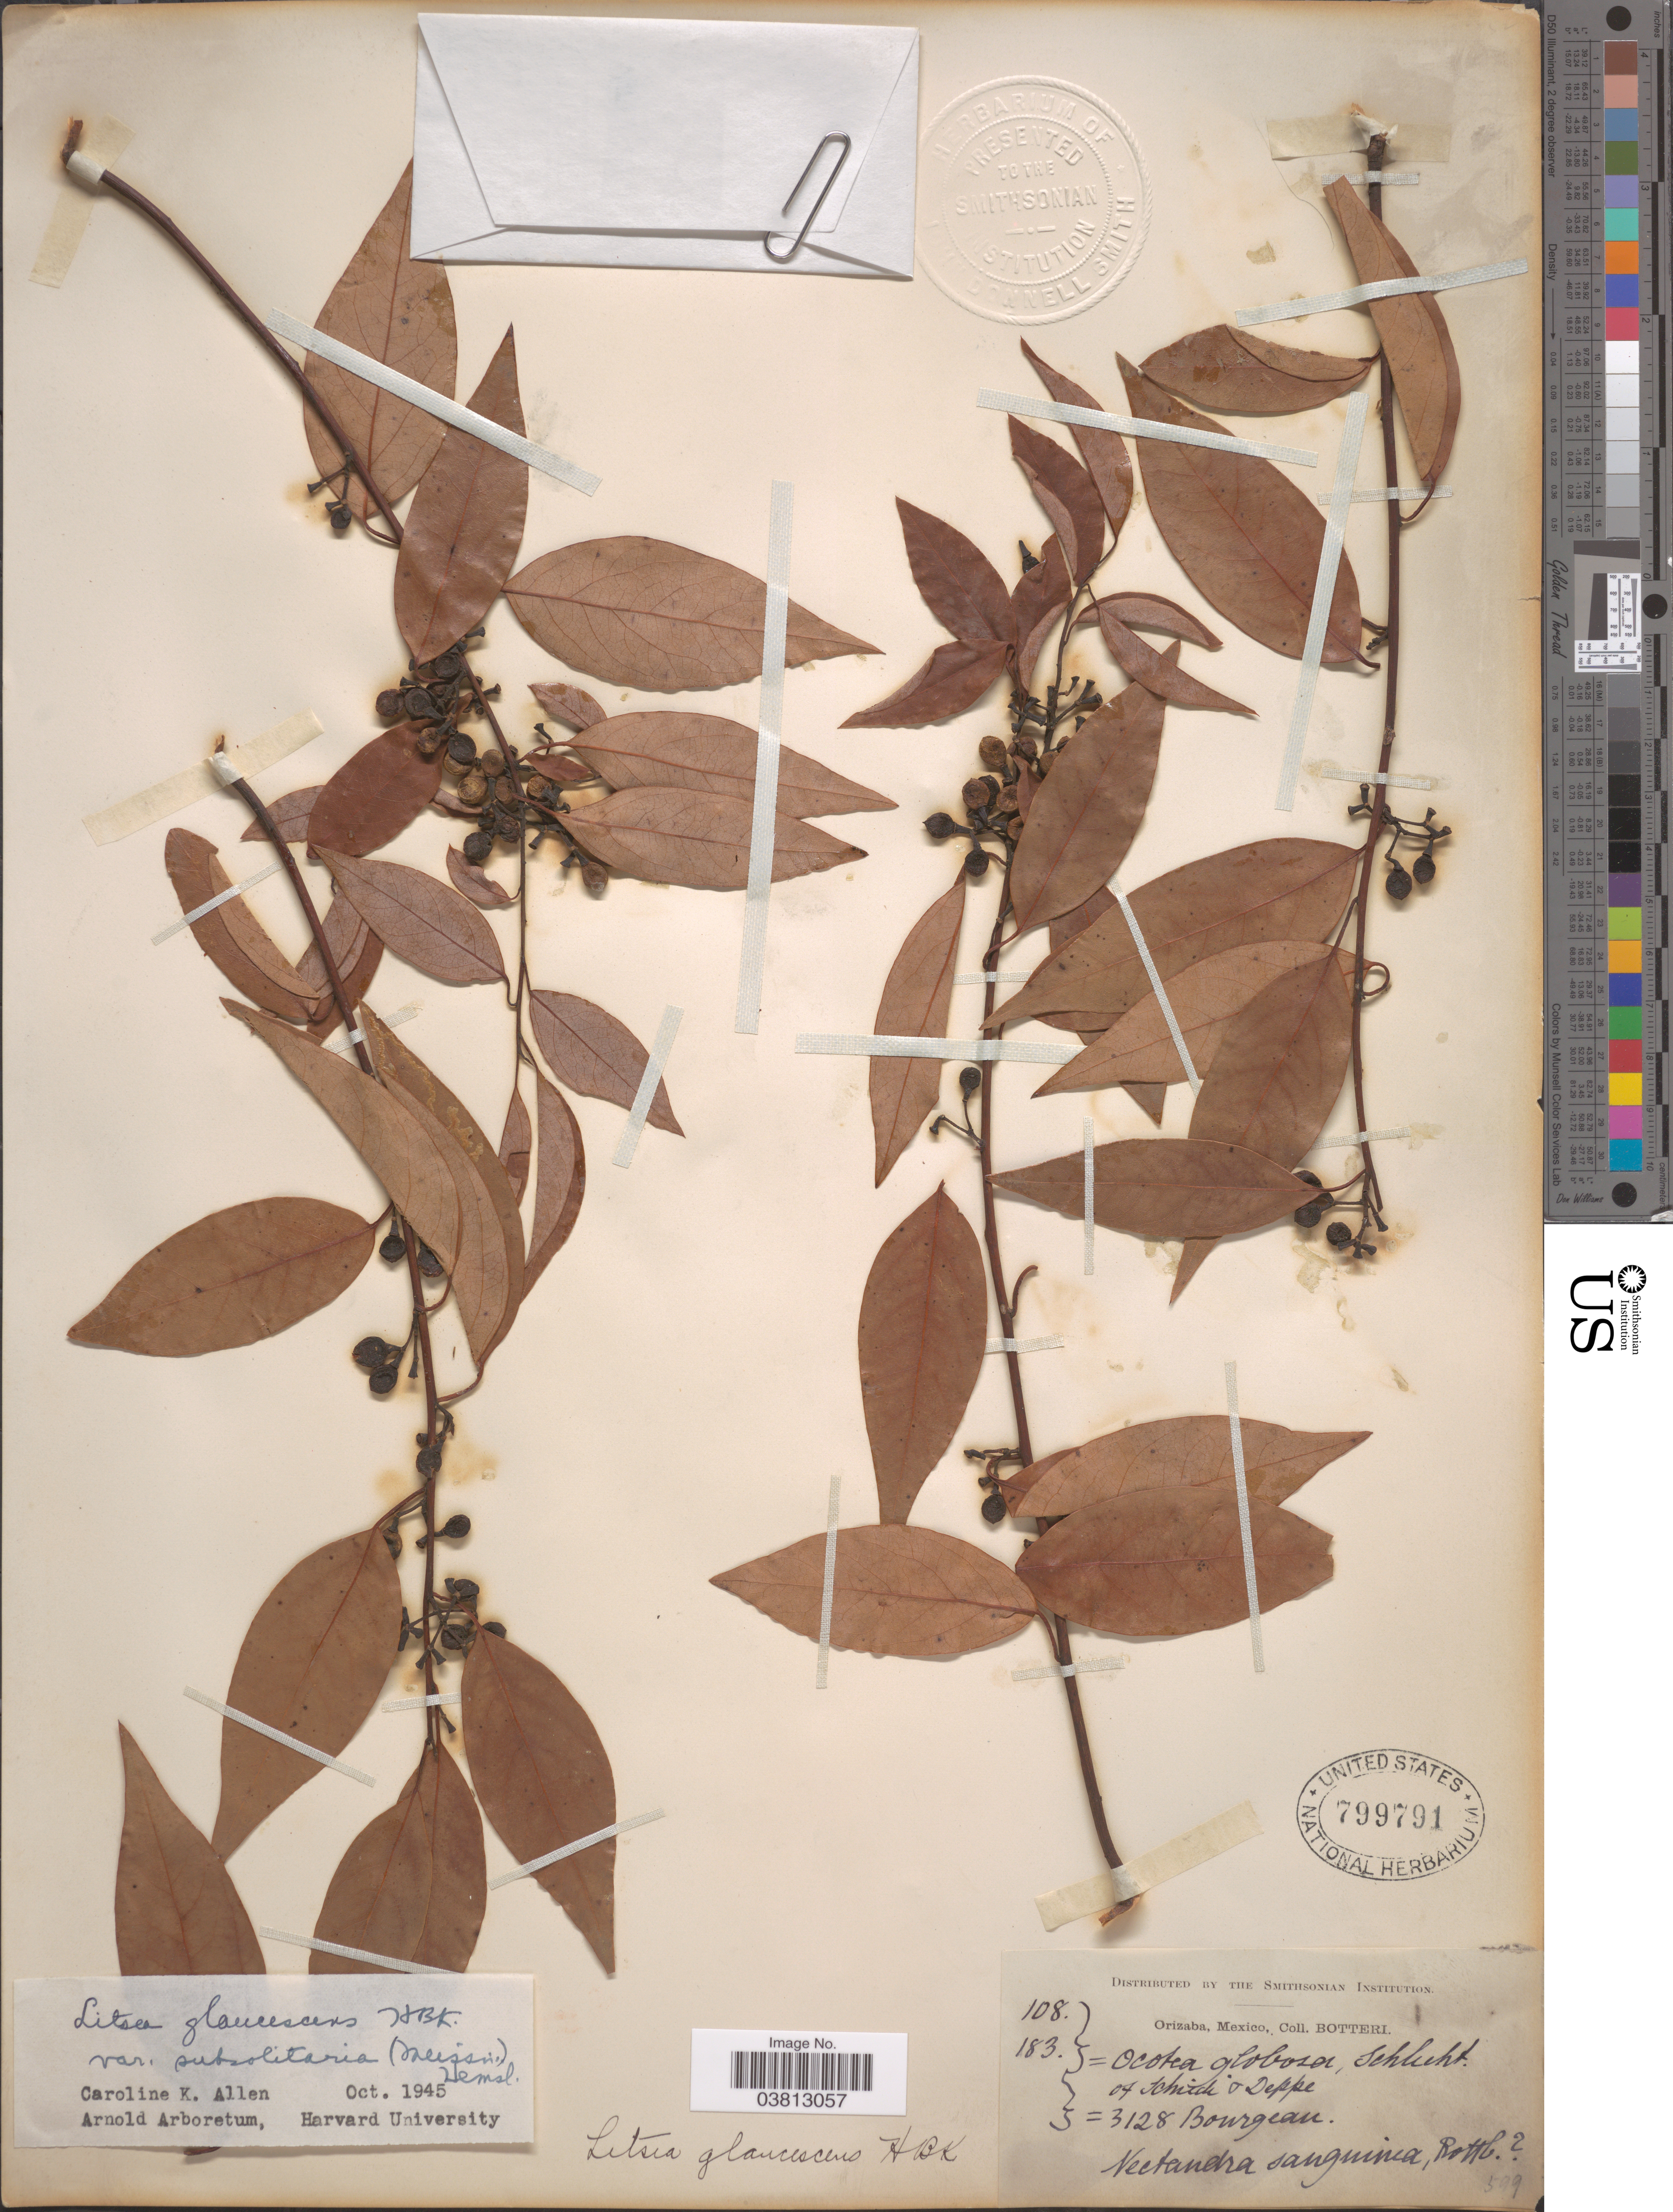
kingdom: Plantae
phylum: Tracheophyta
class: Magnoliopsida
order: Laurales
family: Lauraceae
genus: Litsea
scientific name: Litsea glaucescens var. subsolitaria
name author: Kunth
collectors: -. Botteri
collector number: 108/183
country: Mexico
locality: Orizaba.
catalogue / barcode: US 799791